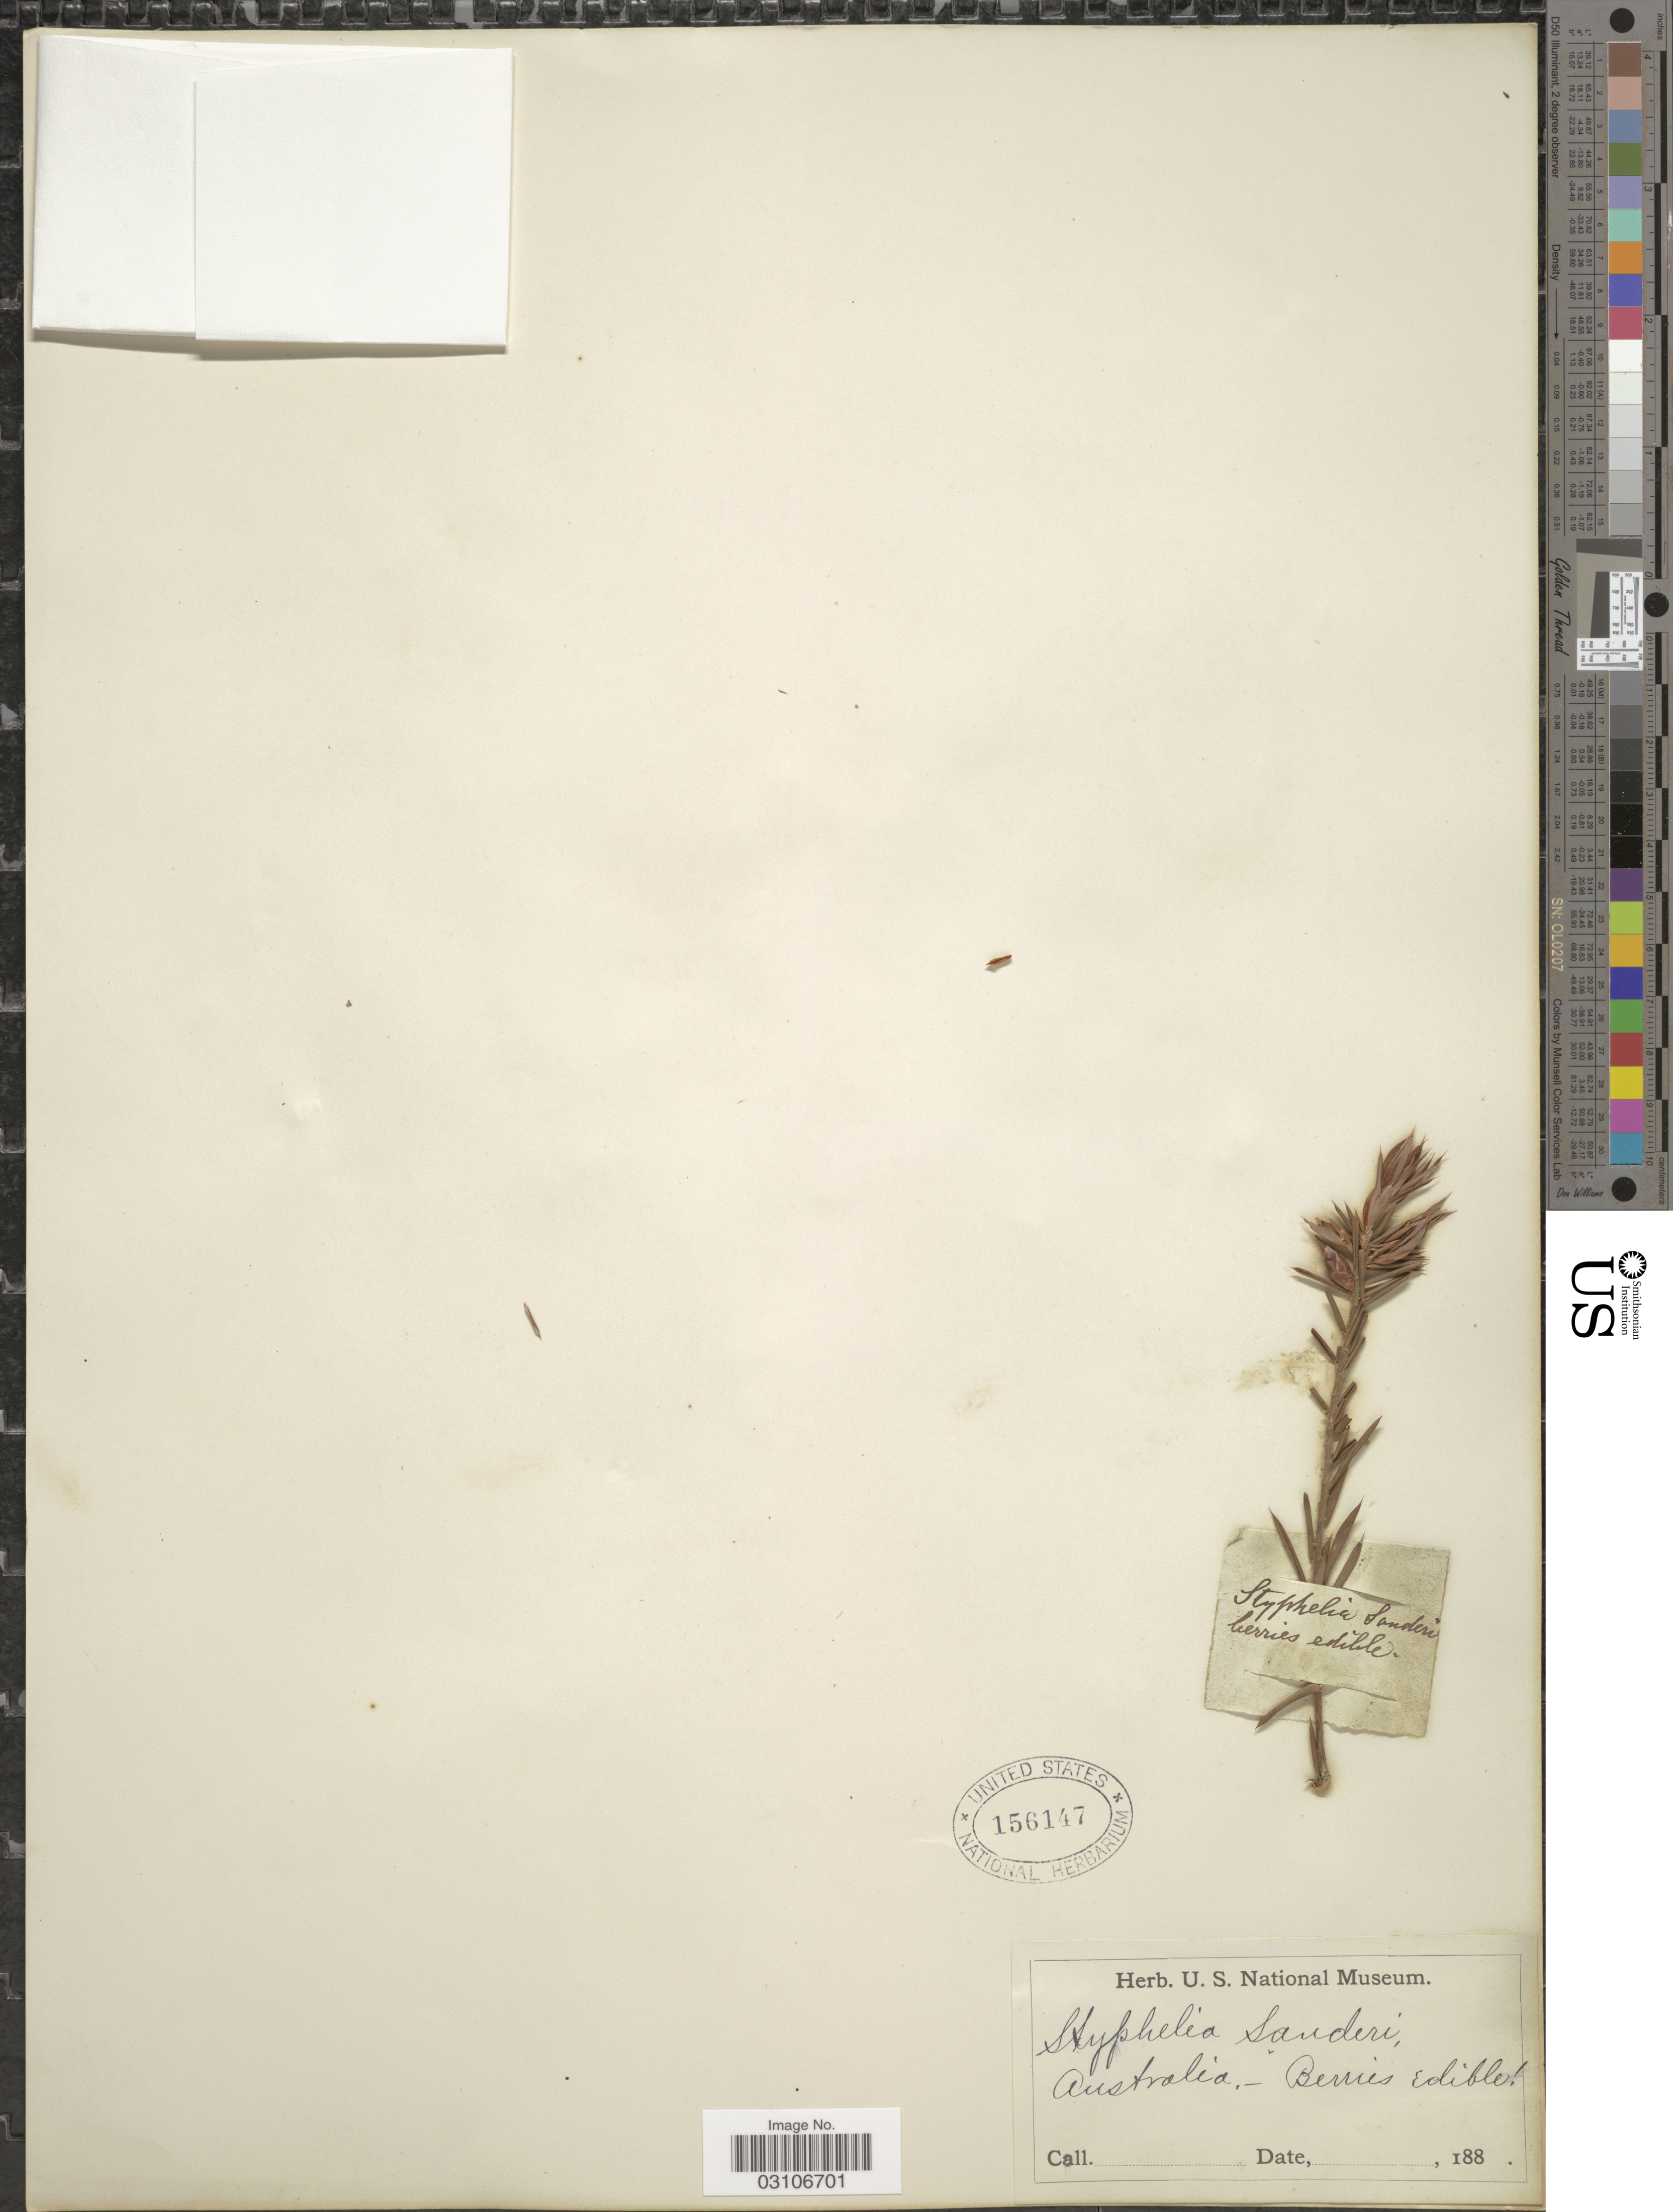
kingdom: Plantae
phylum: Tracheophyta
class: Magnoliopsida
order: Ericales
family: Ericaceae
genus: Astroloma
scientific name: Astroloma conostephioides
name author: F. Muell. ex Benth.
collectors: United States National Museum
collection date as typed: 188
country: Australia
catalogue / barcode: US 156147